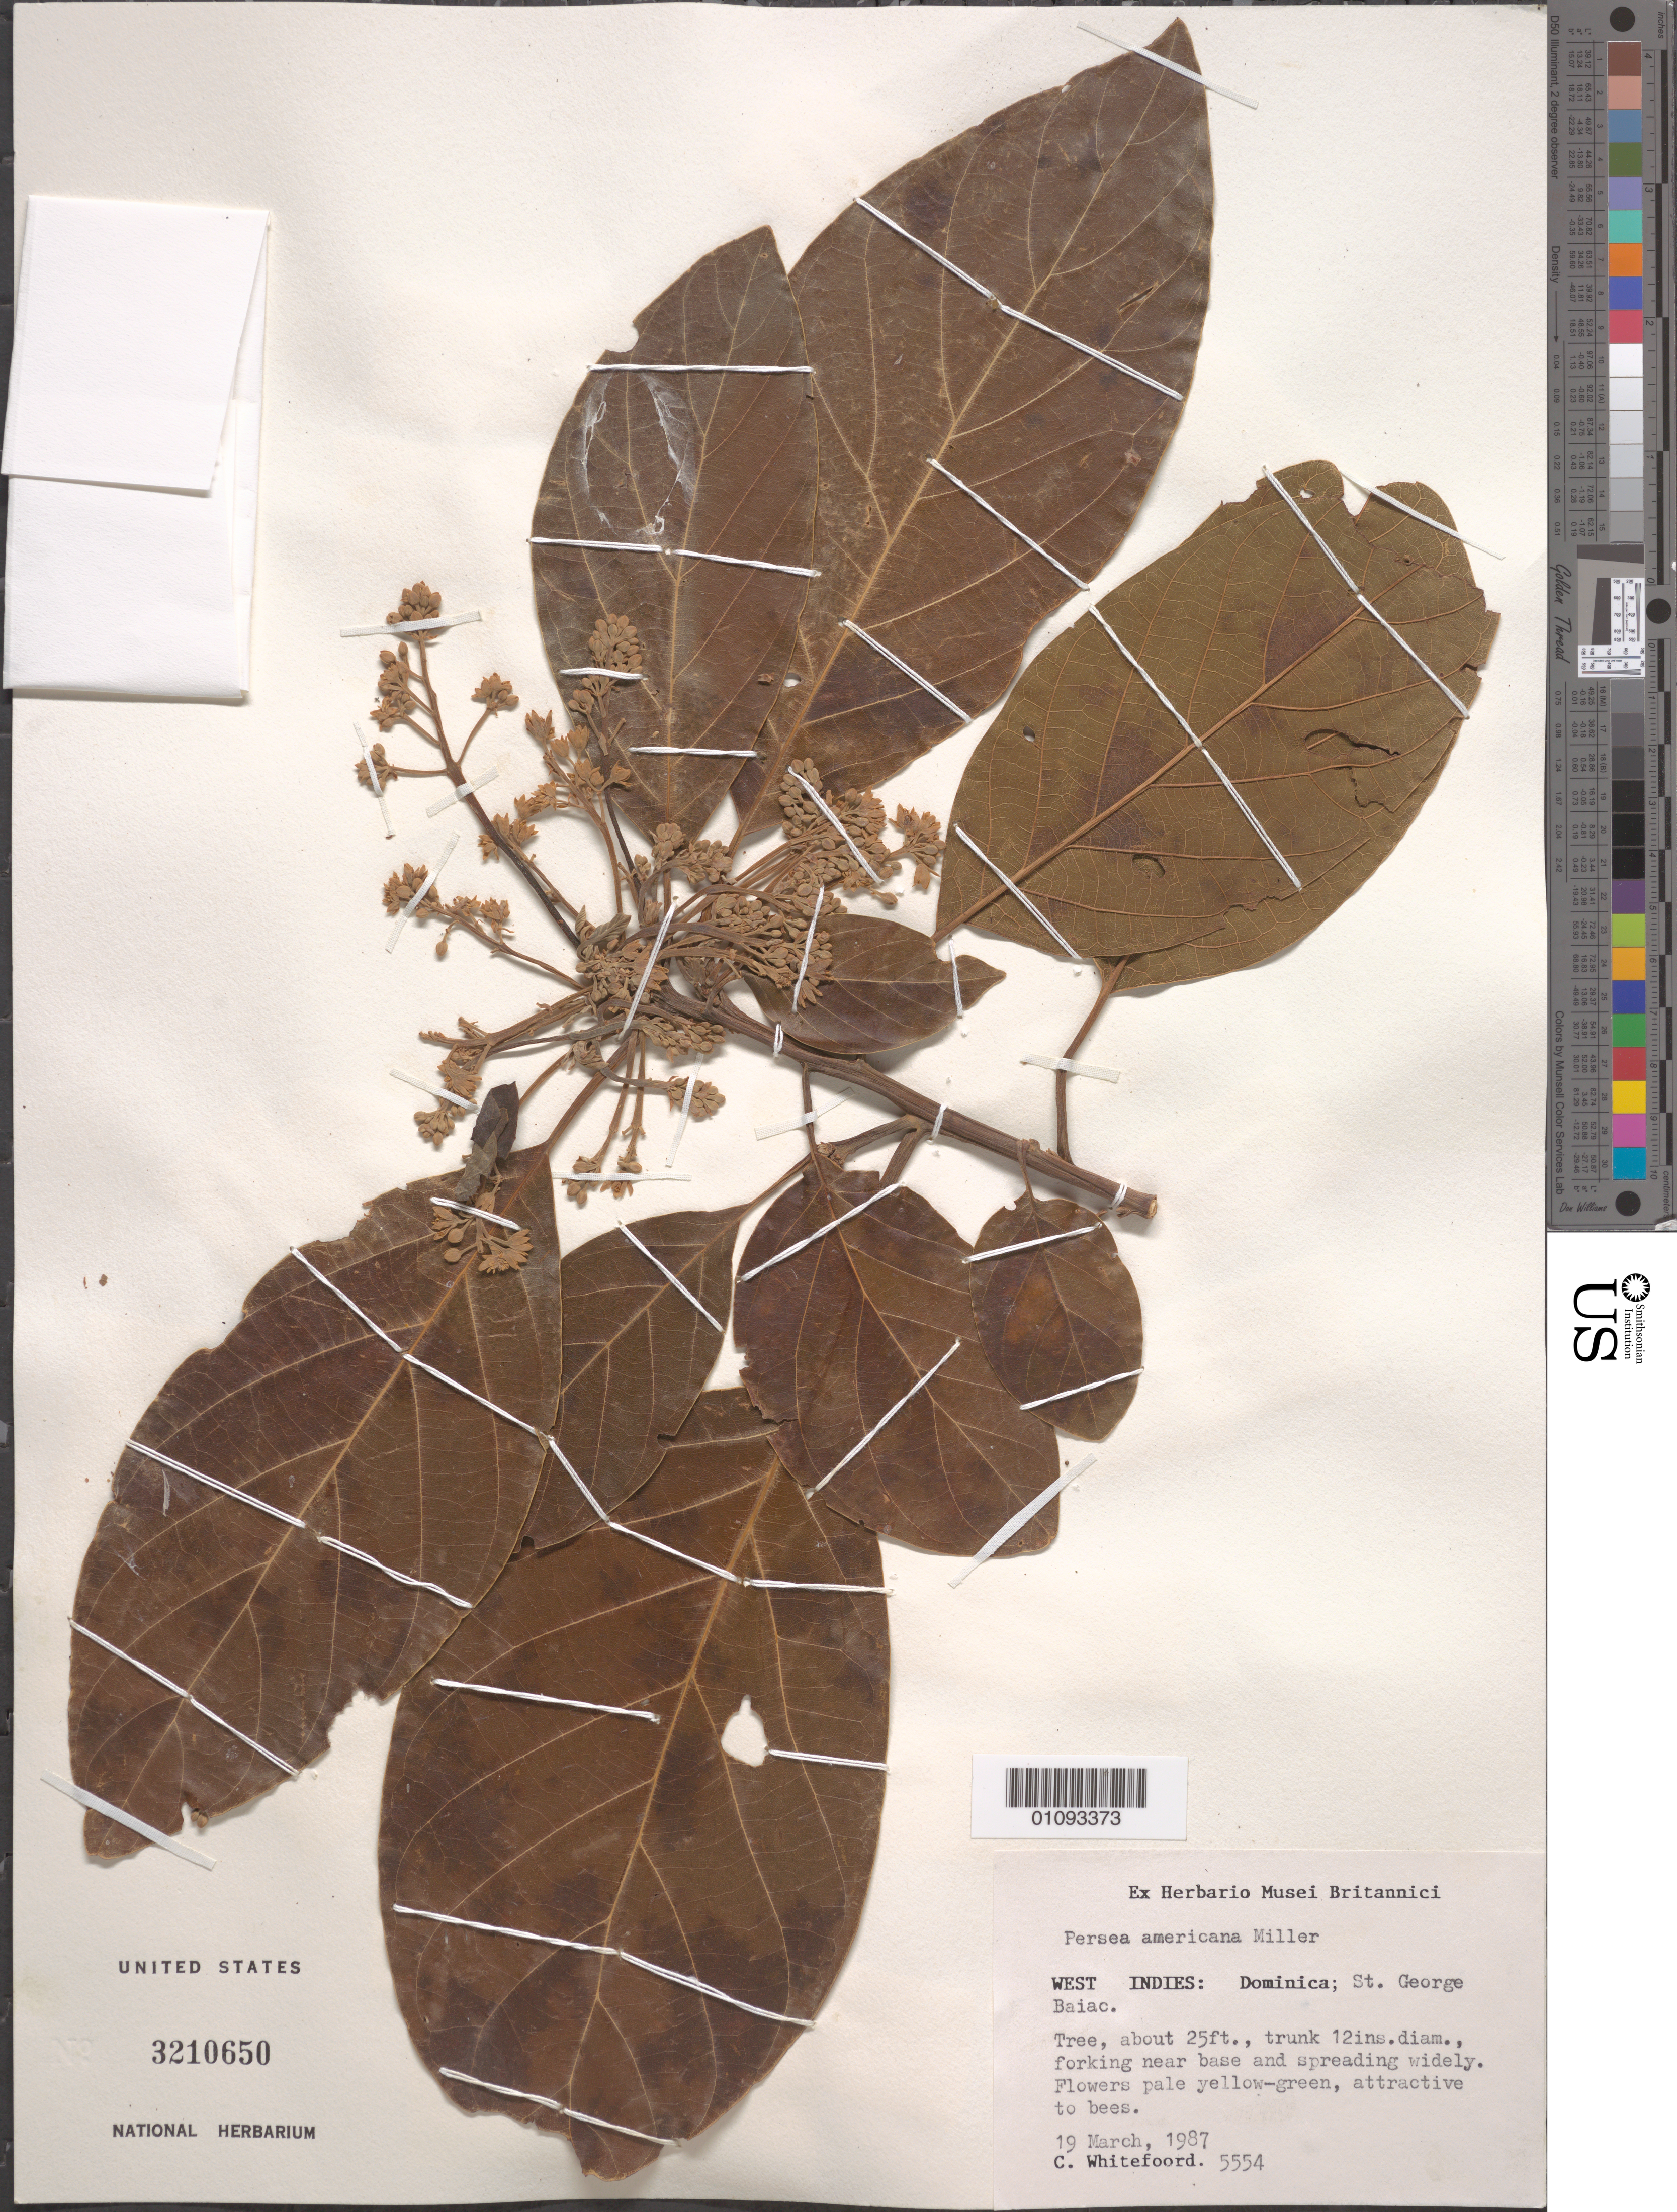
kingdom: Plantae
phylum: Tracheophyta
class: Magnoliopsida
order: Laurales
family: Lauraceae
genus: Persea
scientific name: Persea americana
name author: Mill.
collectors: C. Whitefoord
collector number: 5554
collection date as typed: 19 Mar 1987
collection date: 1987-03-19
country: Dominica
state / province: St. George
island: Dominica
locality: Baiac.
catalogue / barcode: US 3210650